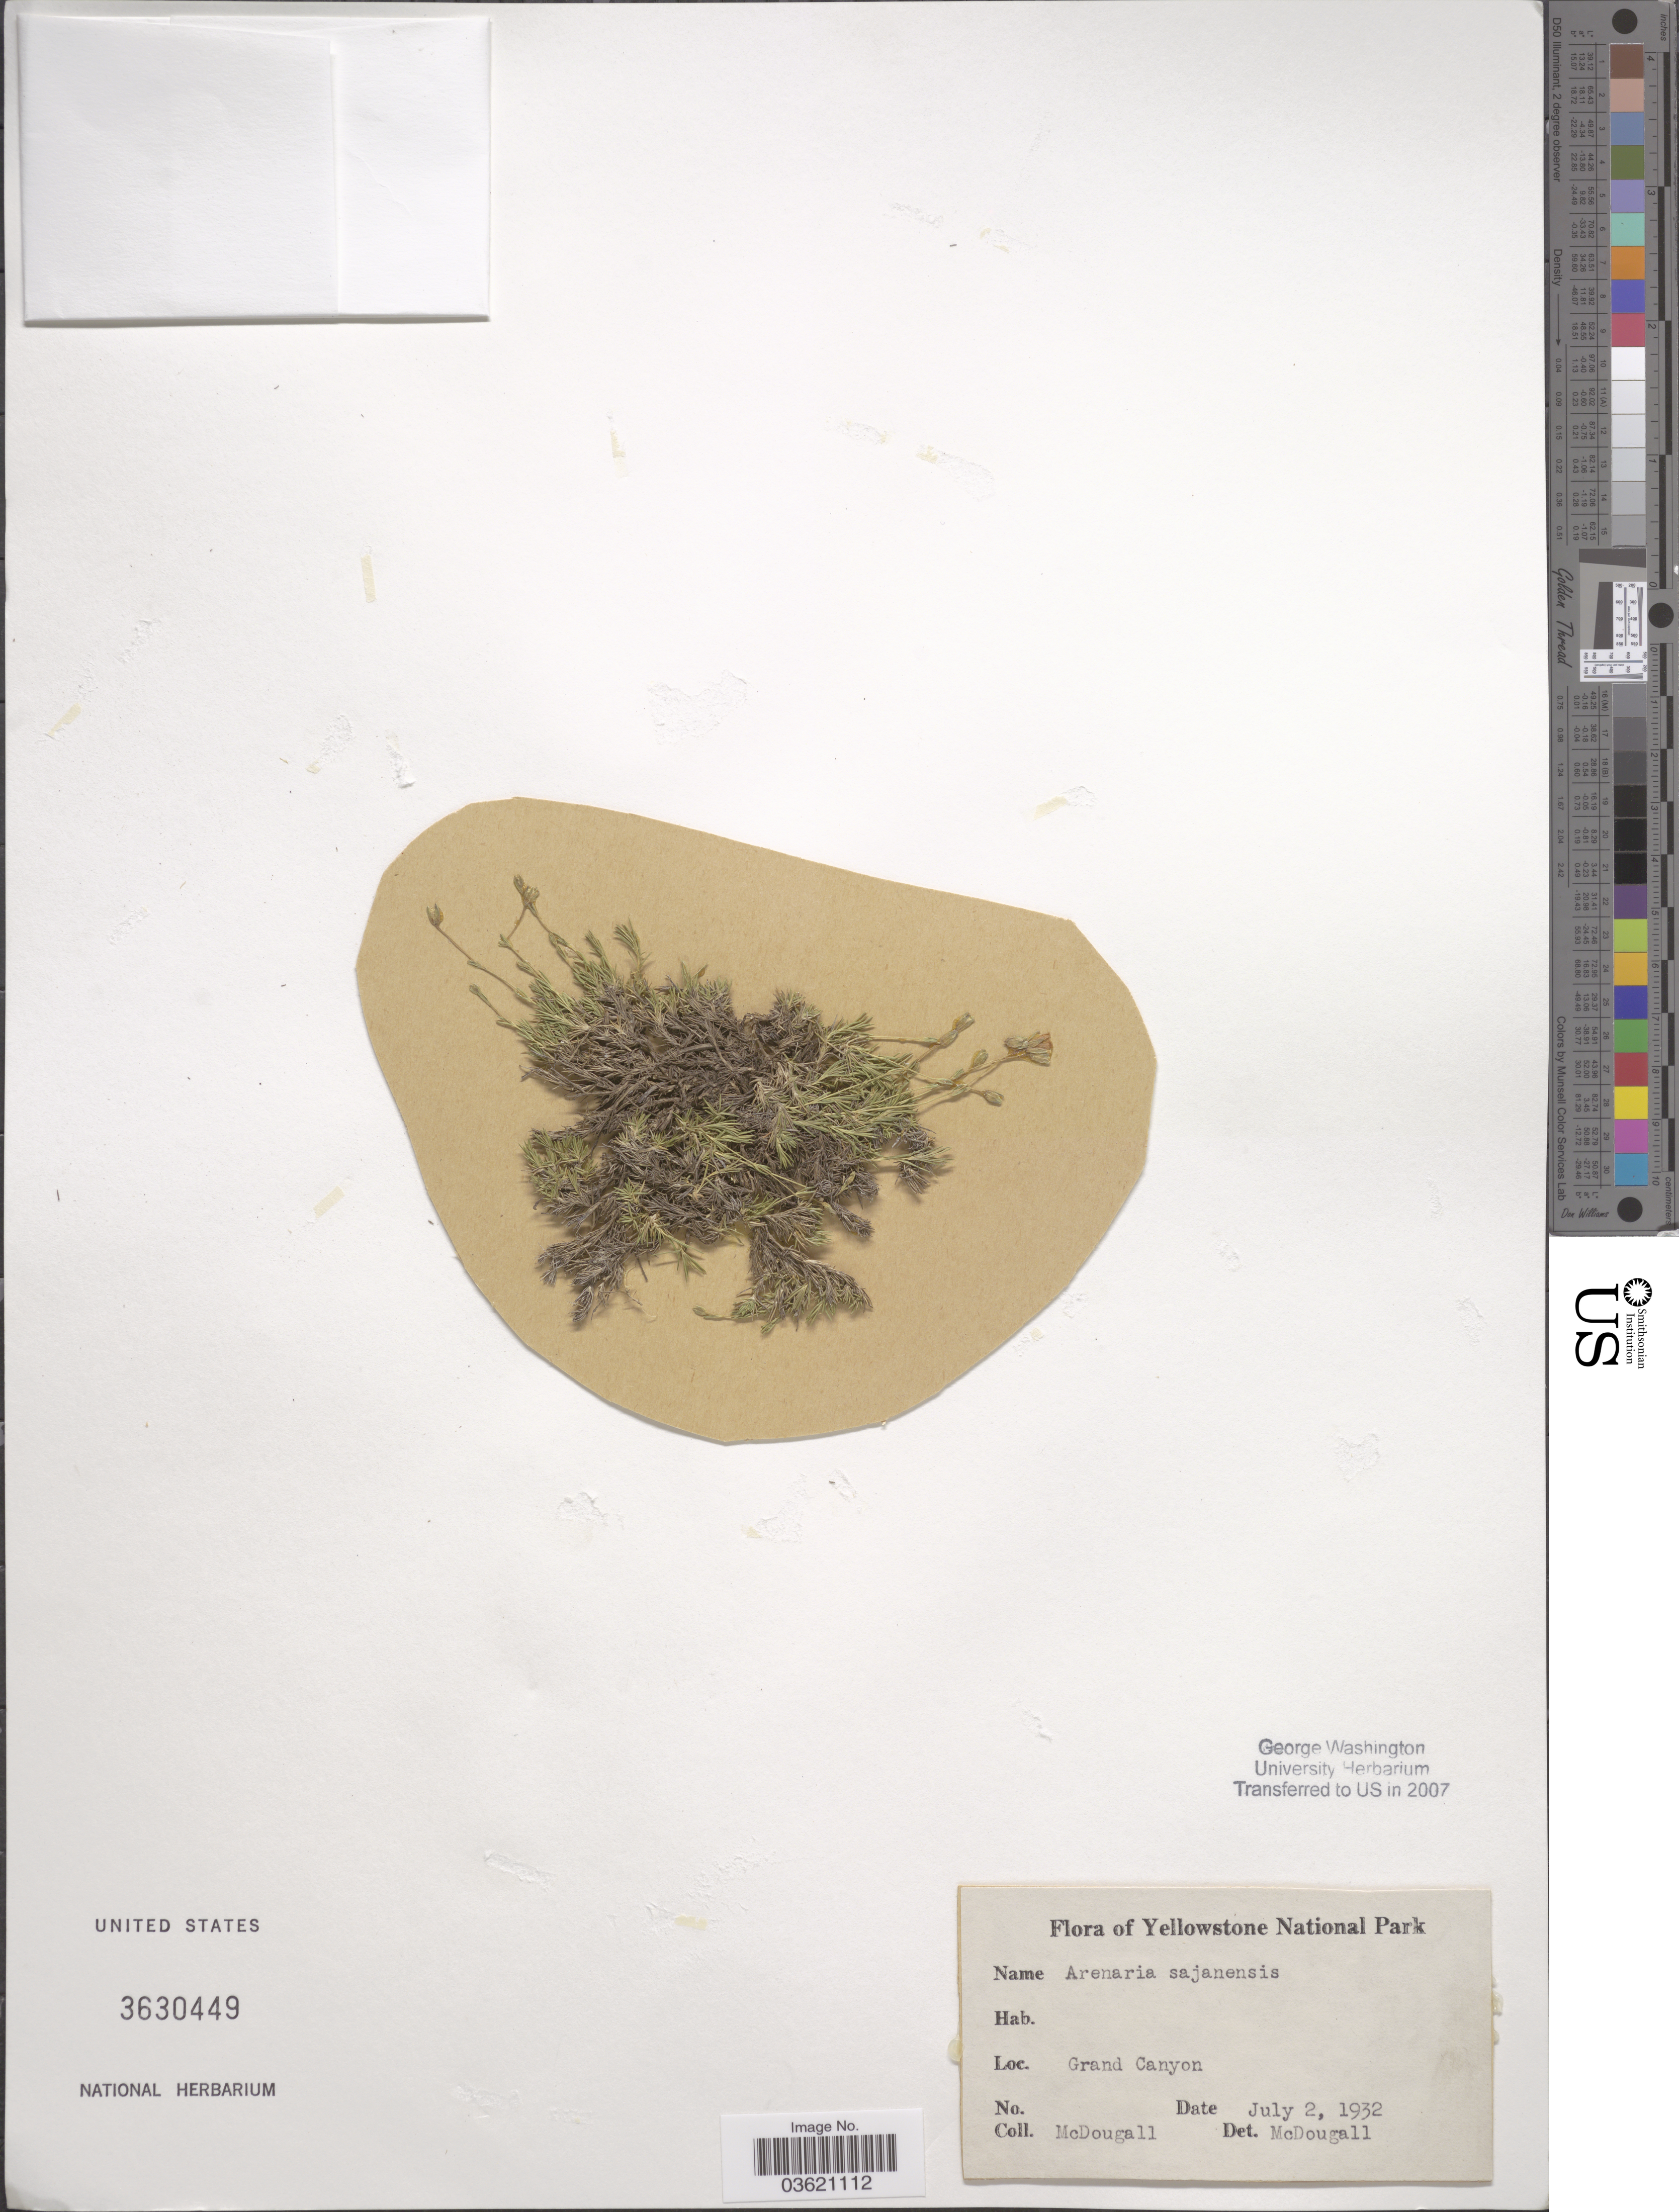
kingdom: Plantae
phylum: Tracheophyta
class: Magnoliopsida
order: Caryophyllales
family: Caryophyllaceae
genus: Cherleria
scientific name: Cherleria biflora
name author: (L.) A.J. Moore & Dillenb.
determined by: Strong, M. T., (US), Smithsonian Institution - National Museum of Natural History (UNITED STATES)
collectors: McDougall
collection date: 1932-07-02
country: United States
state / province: Wyoming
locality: Yellowstone National Park. Grand Canyon.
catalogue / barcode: US 3630449